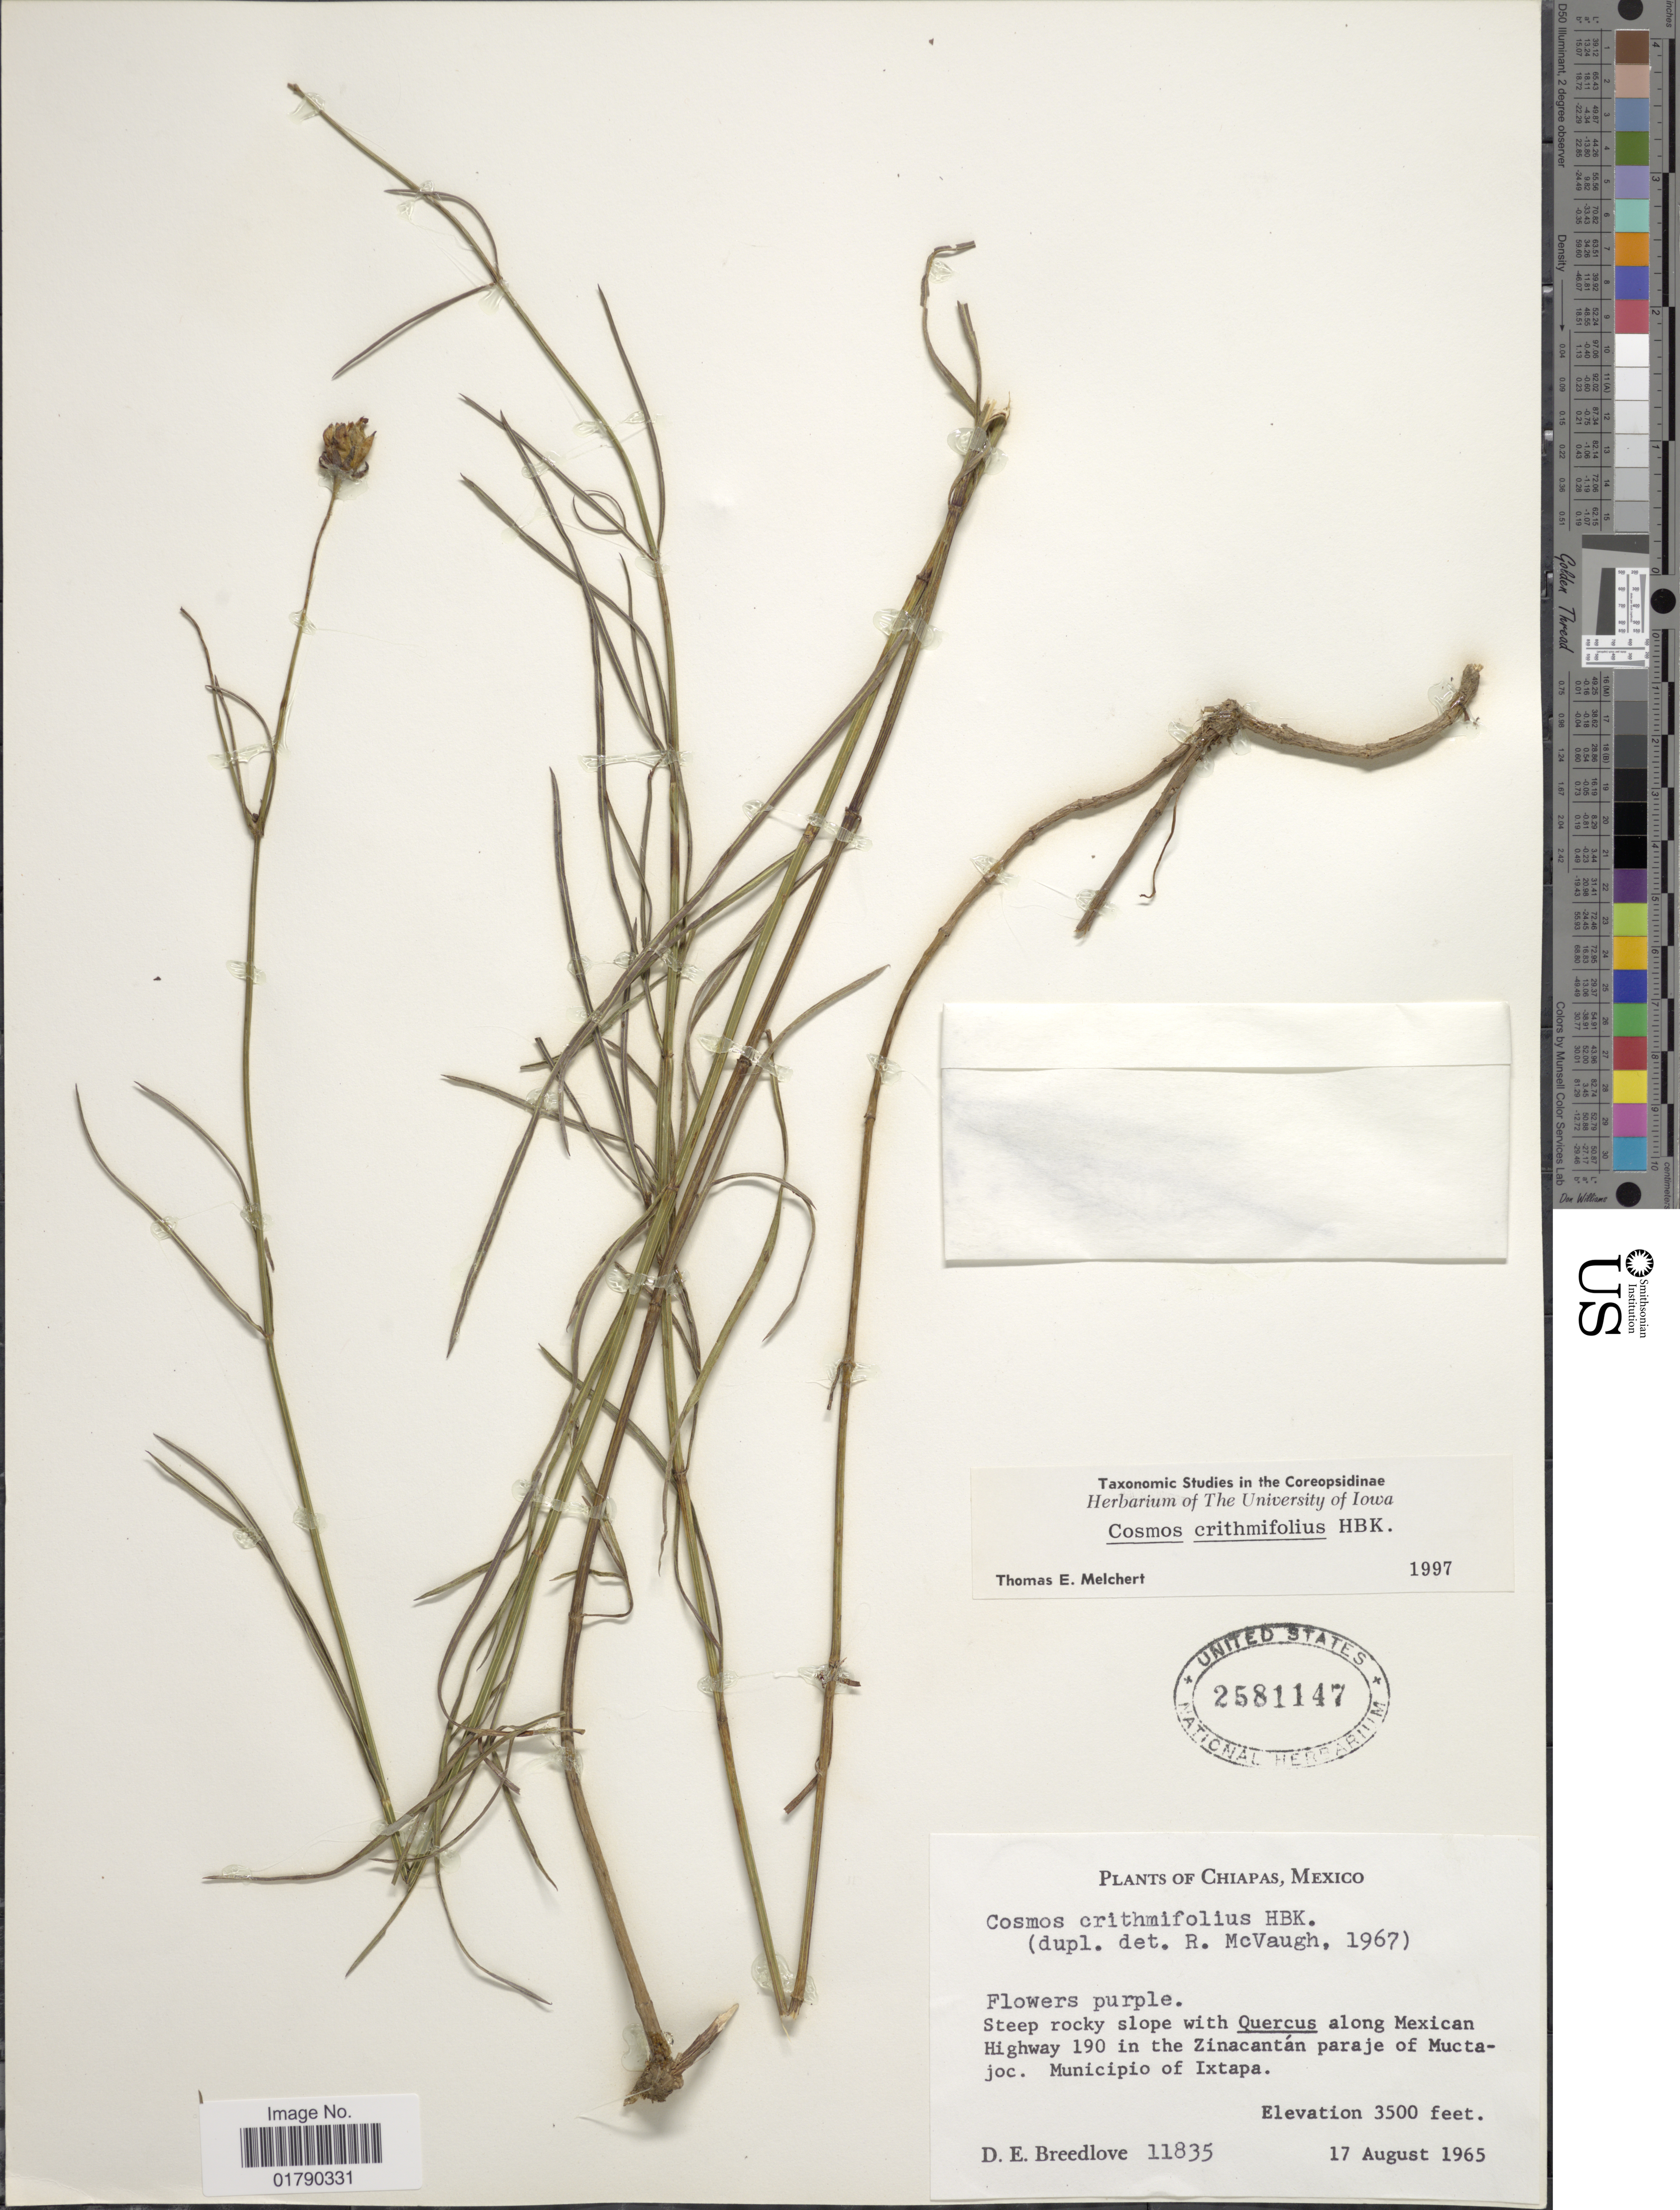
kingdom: Plantae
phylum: Tracheophyta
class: Magnoliopsida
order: Asterales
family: Asteraceae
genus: Cosmos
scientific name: Cosmos crithmifolius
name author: Kunth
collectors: D. E. Breedlove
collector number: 11835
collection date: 1965-08-17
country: Mexico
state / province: Chiapas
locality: Along Mexican Highway 190 in the Zinacantan paraje of Muctajoc, Municipio of Ixtapa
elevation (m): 1067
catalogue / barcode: US 2581147